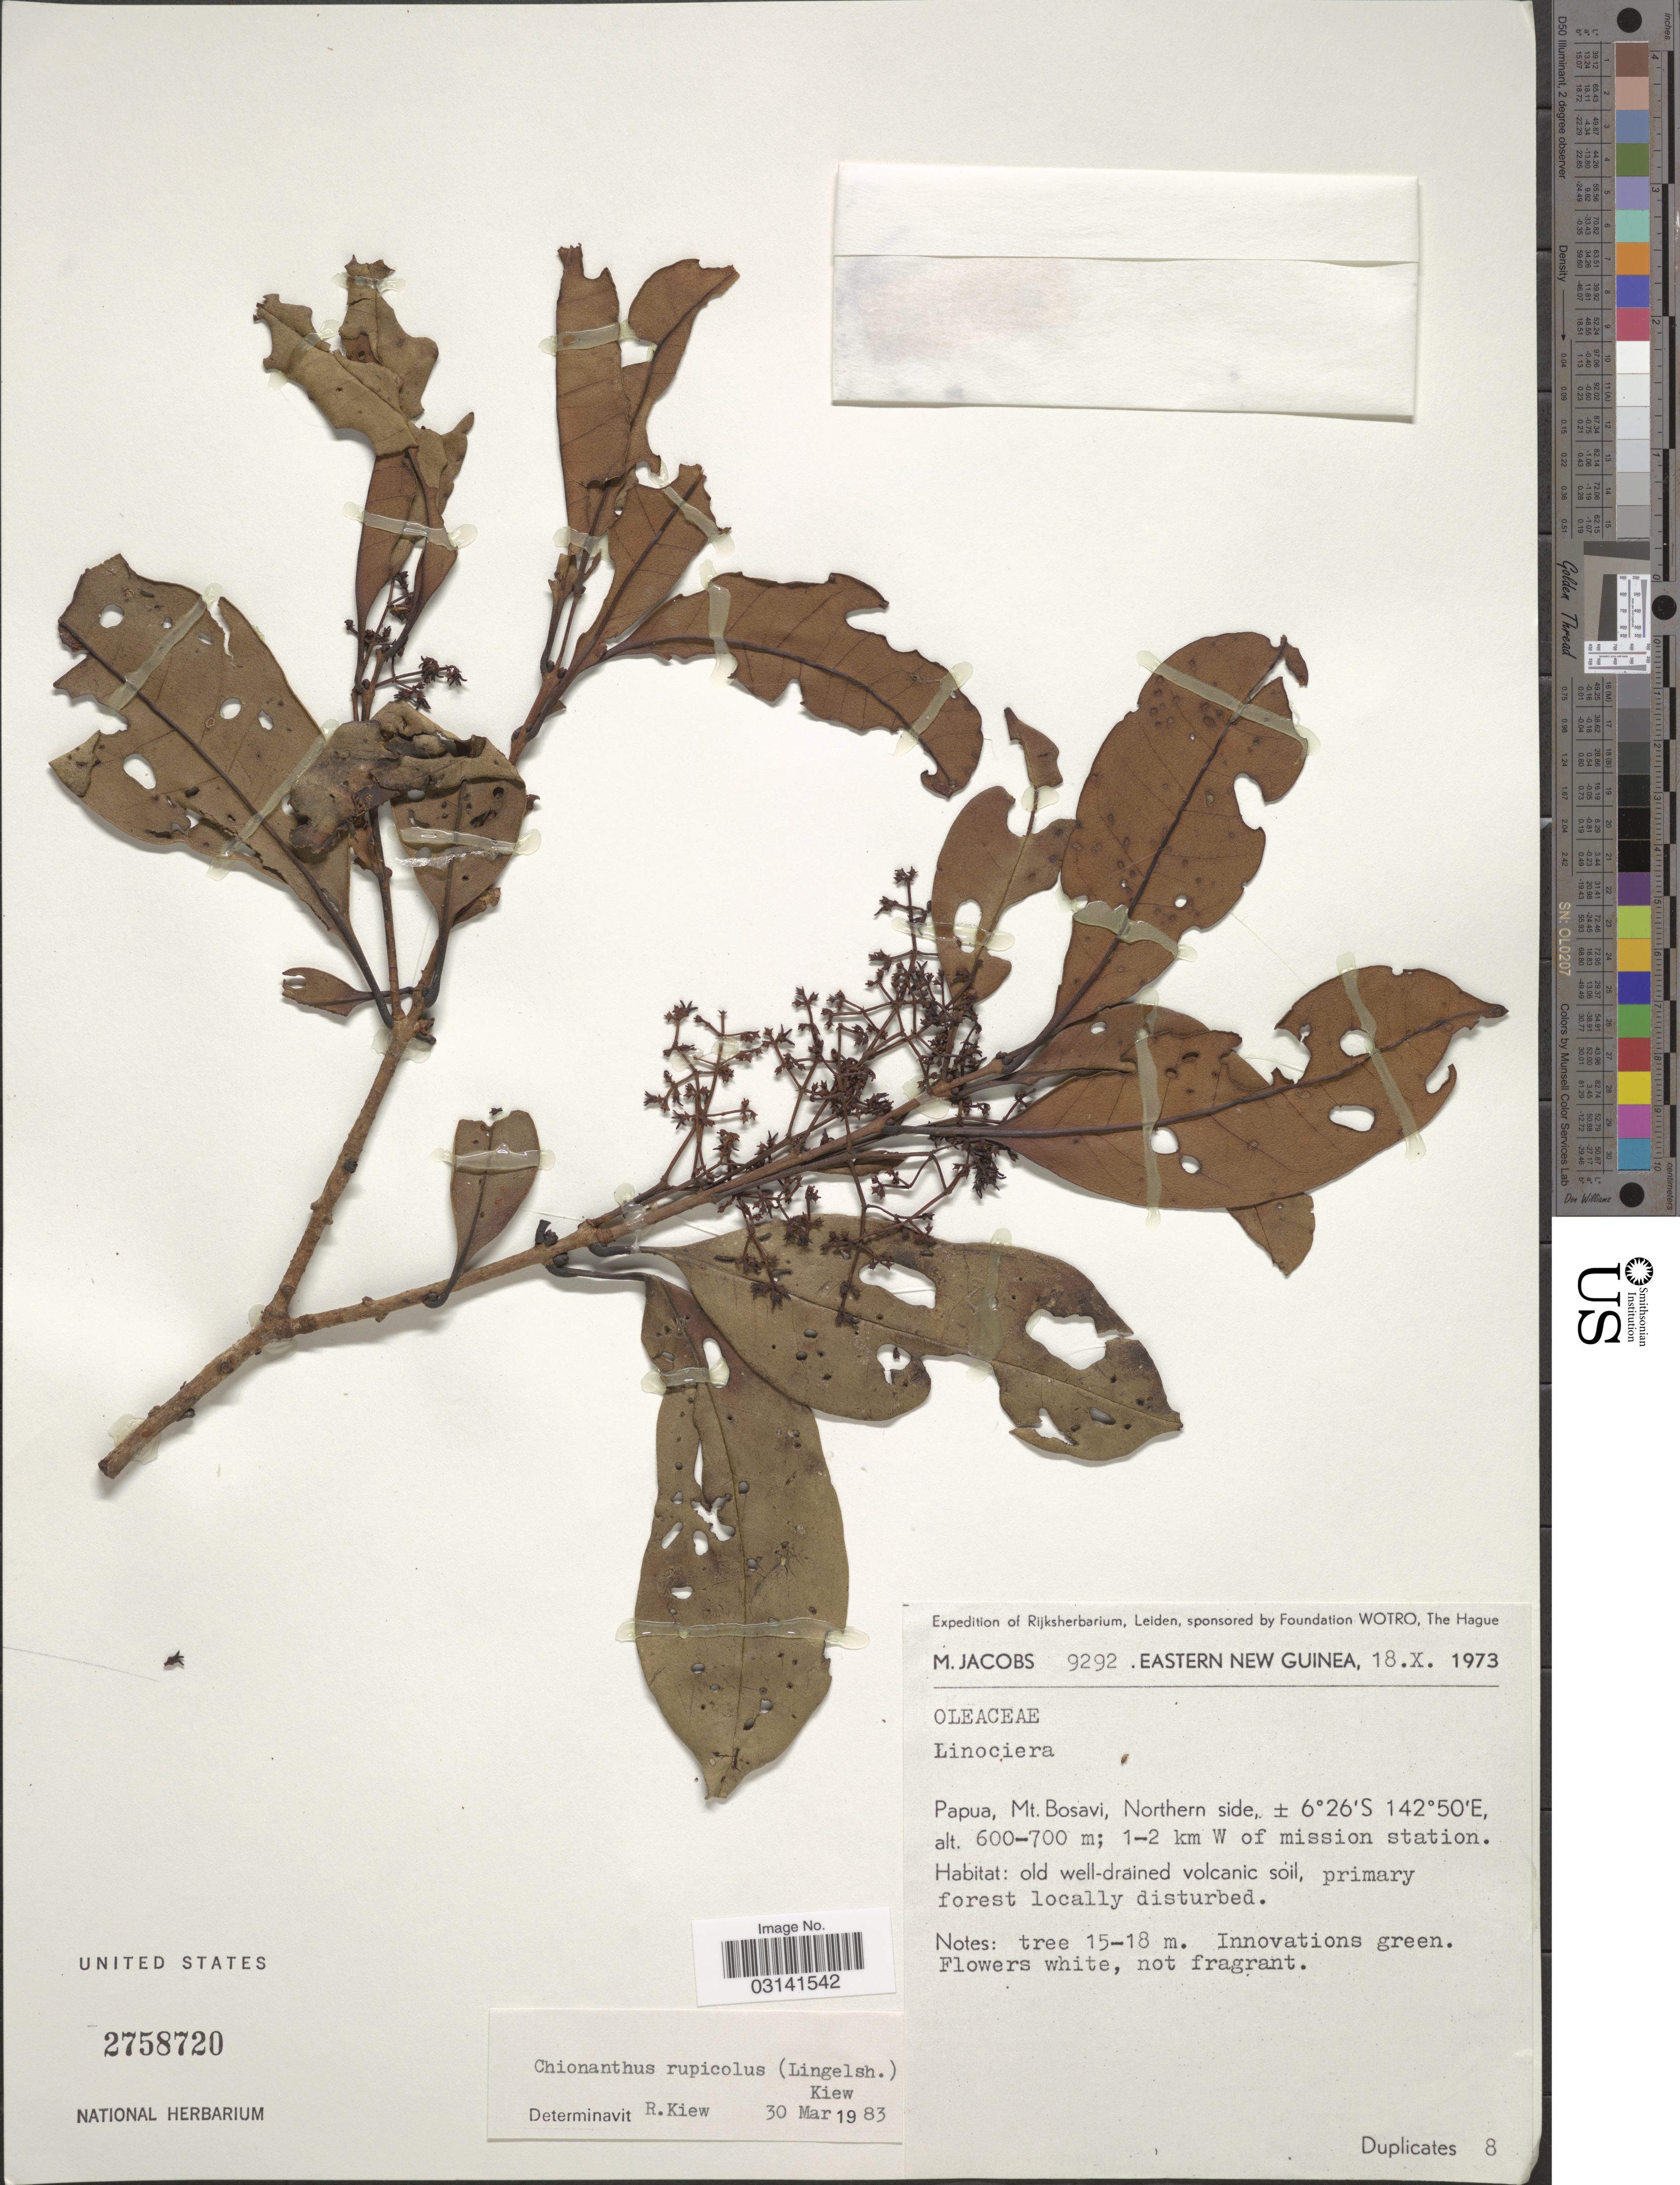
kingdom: Plantae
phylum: Tracheophyta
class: Magnoliopsida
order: Lamiales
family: Oleaceae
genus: Chionanthus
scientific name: Chionanthus rupicolus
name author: (Lingelsh.) Kiew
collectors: M. Jacobs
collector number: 9292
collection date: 1973-10-18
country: Papua New Guinea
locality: Eastern New Guinea. Papua, Mt. Bosavi, Northern side; 1-2 km W of mission station.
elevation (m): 600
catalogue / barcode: US 2758720